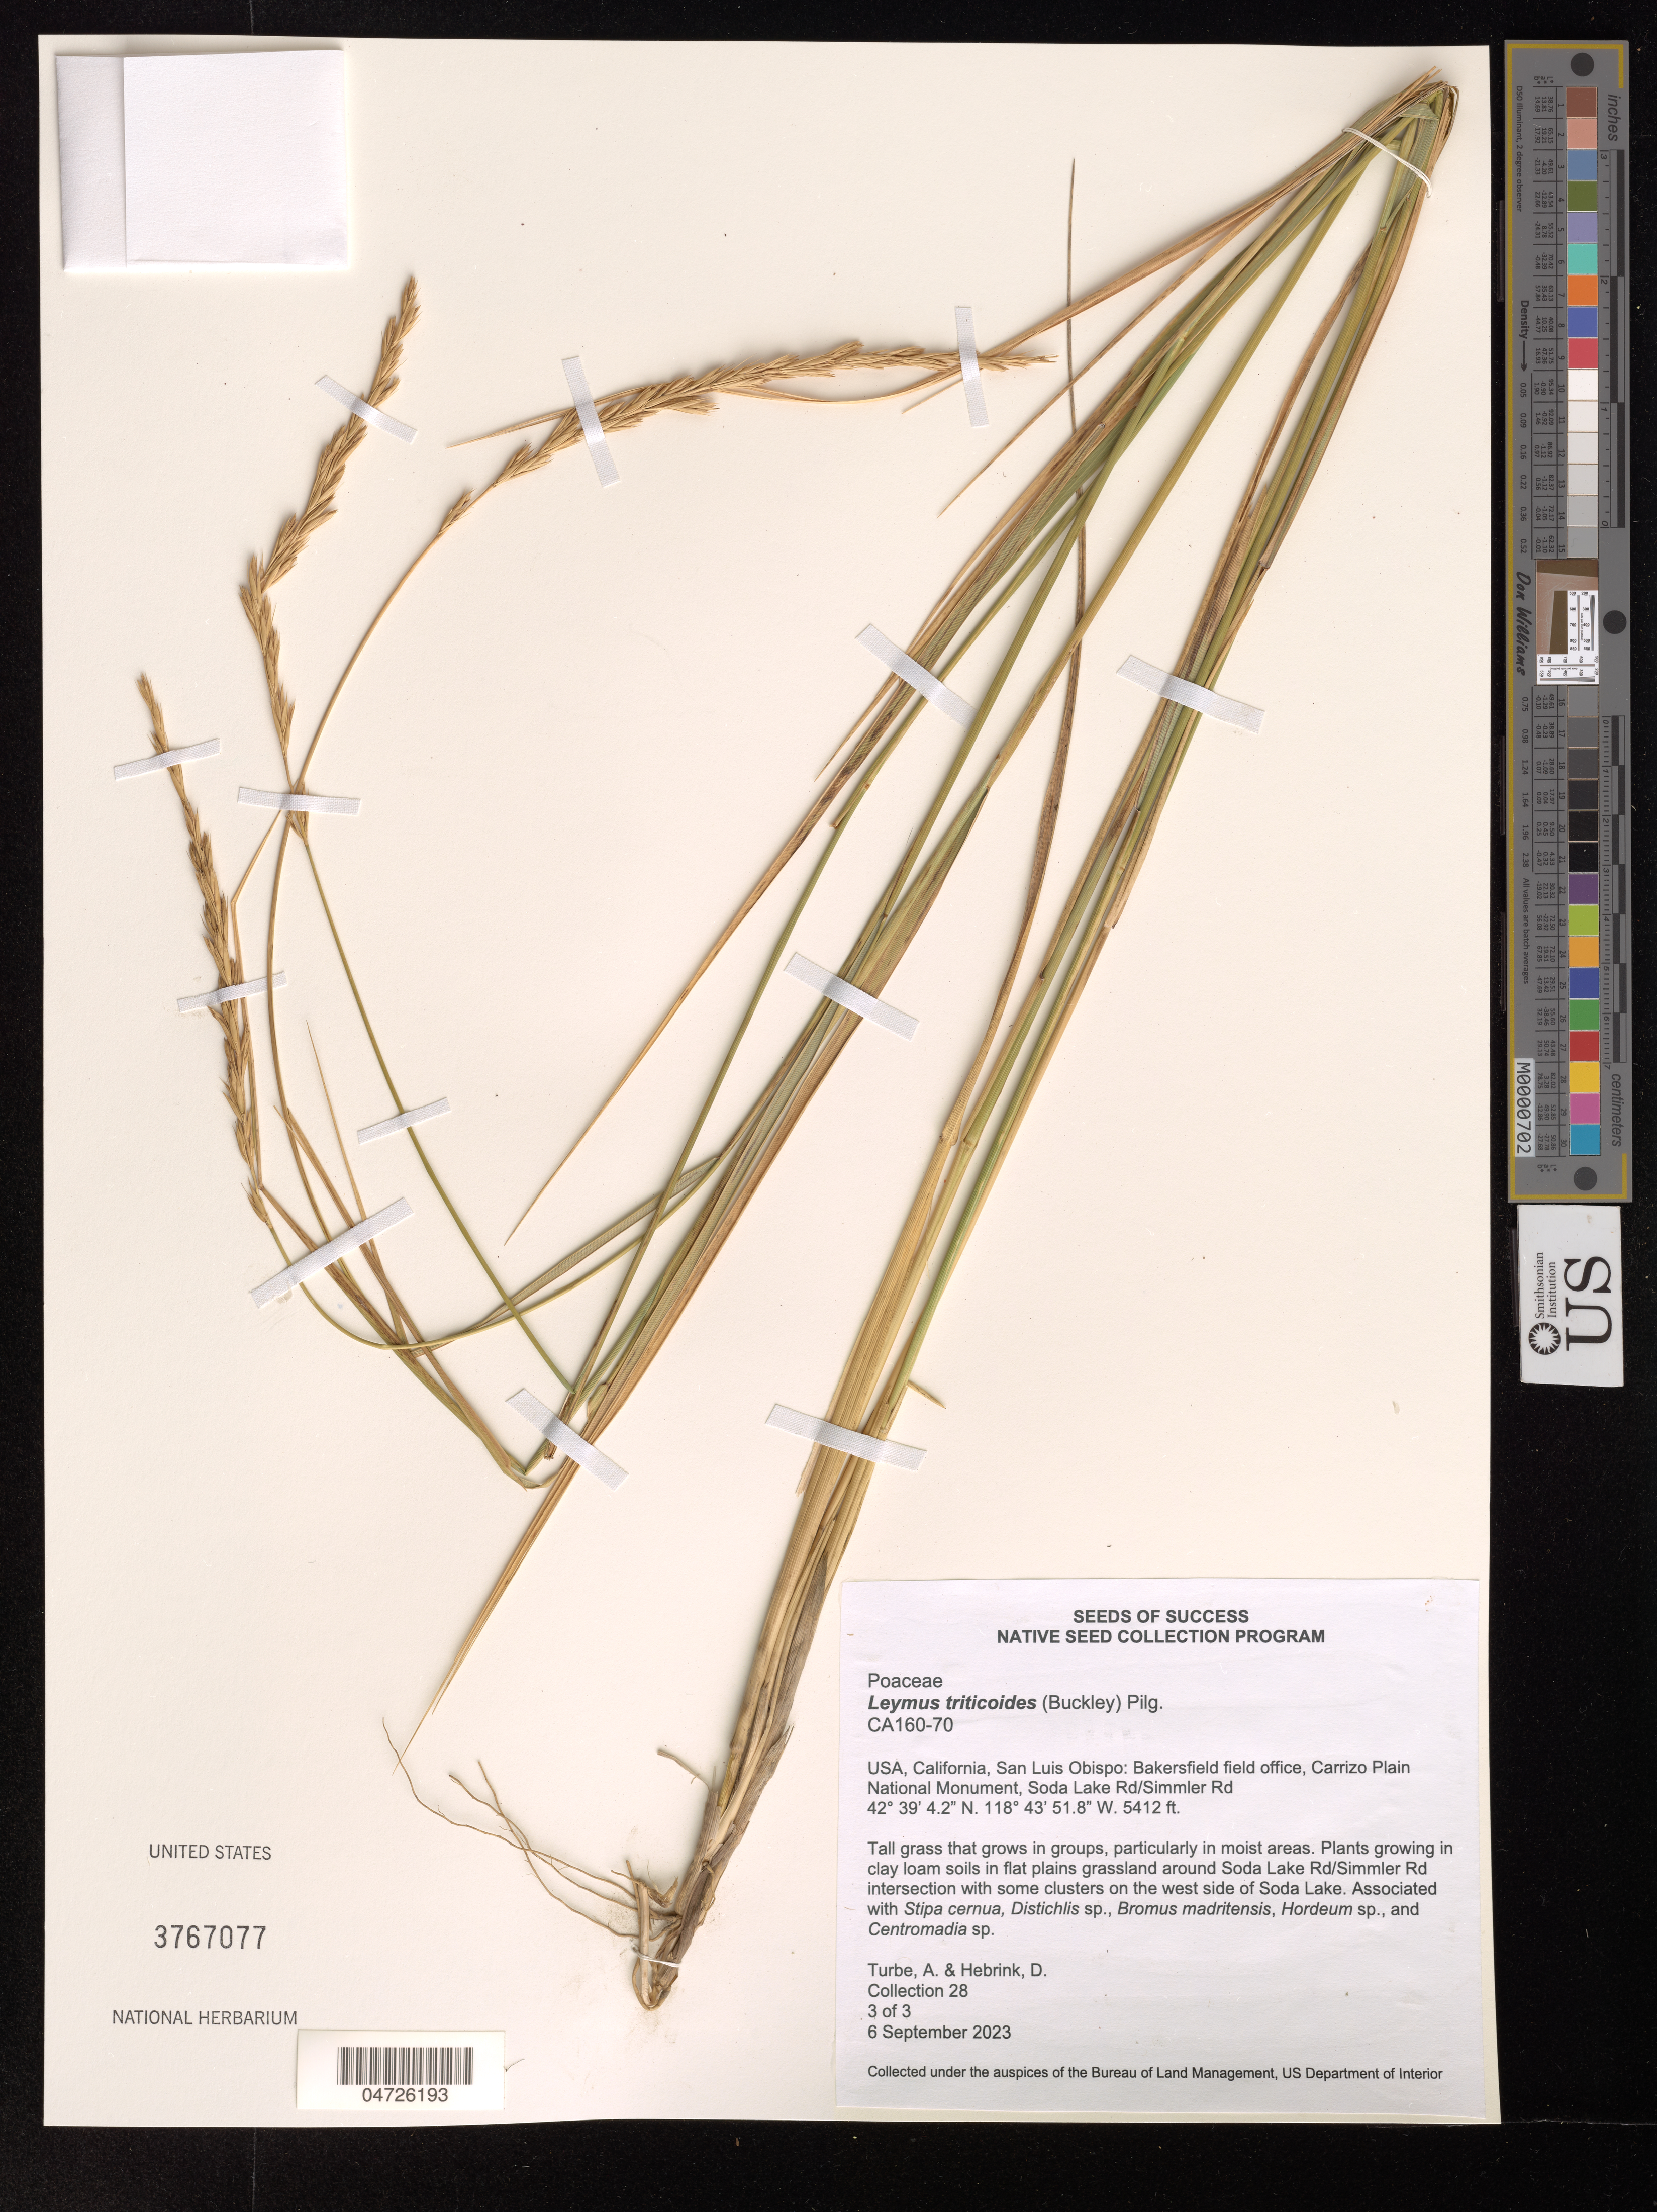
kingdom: Plantae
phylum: Tracheophyta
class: Liliopsida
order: Poales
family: Poaceae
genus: Leymus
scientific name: Leymus triticoides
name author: (Buckley) Pilg.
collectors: A. Turbe & D. Hebrink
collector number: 28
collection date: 2023-09-06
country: United States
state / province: California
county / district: San Louis Obispo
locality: San Luis Obispo: Bakersfield field office, Carrizo Plain National Monument, Soda Lake Rd/Simmler Rd. Plants growing in clay loam soils in flat plains grassland around Soda Lake Rd/Simmler Rd intersection with some clusters on the west side of Soda Lake.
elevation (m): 1650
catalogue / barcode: US 3767077